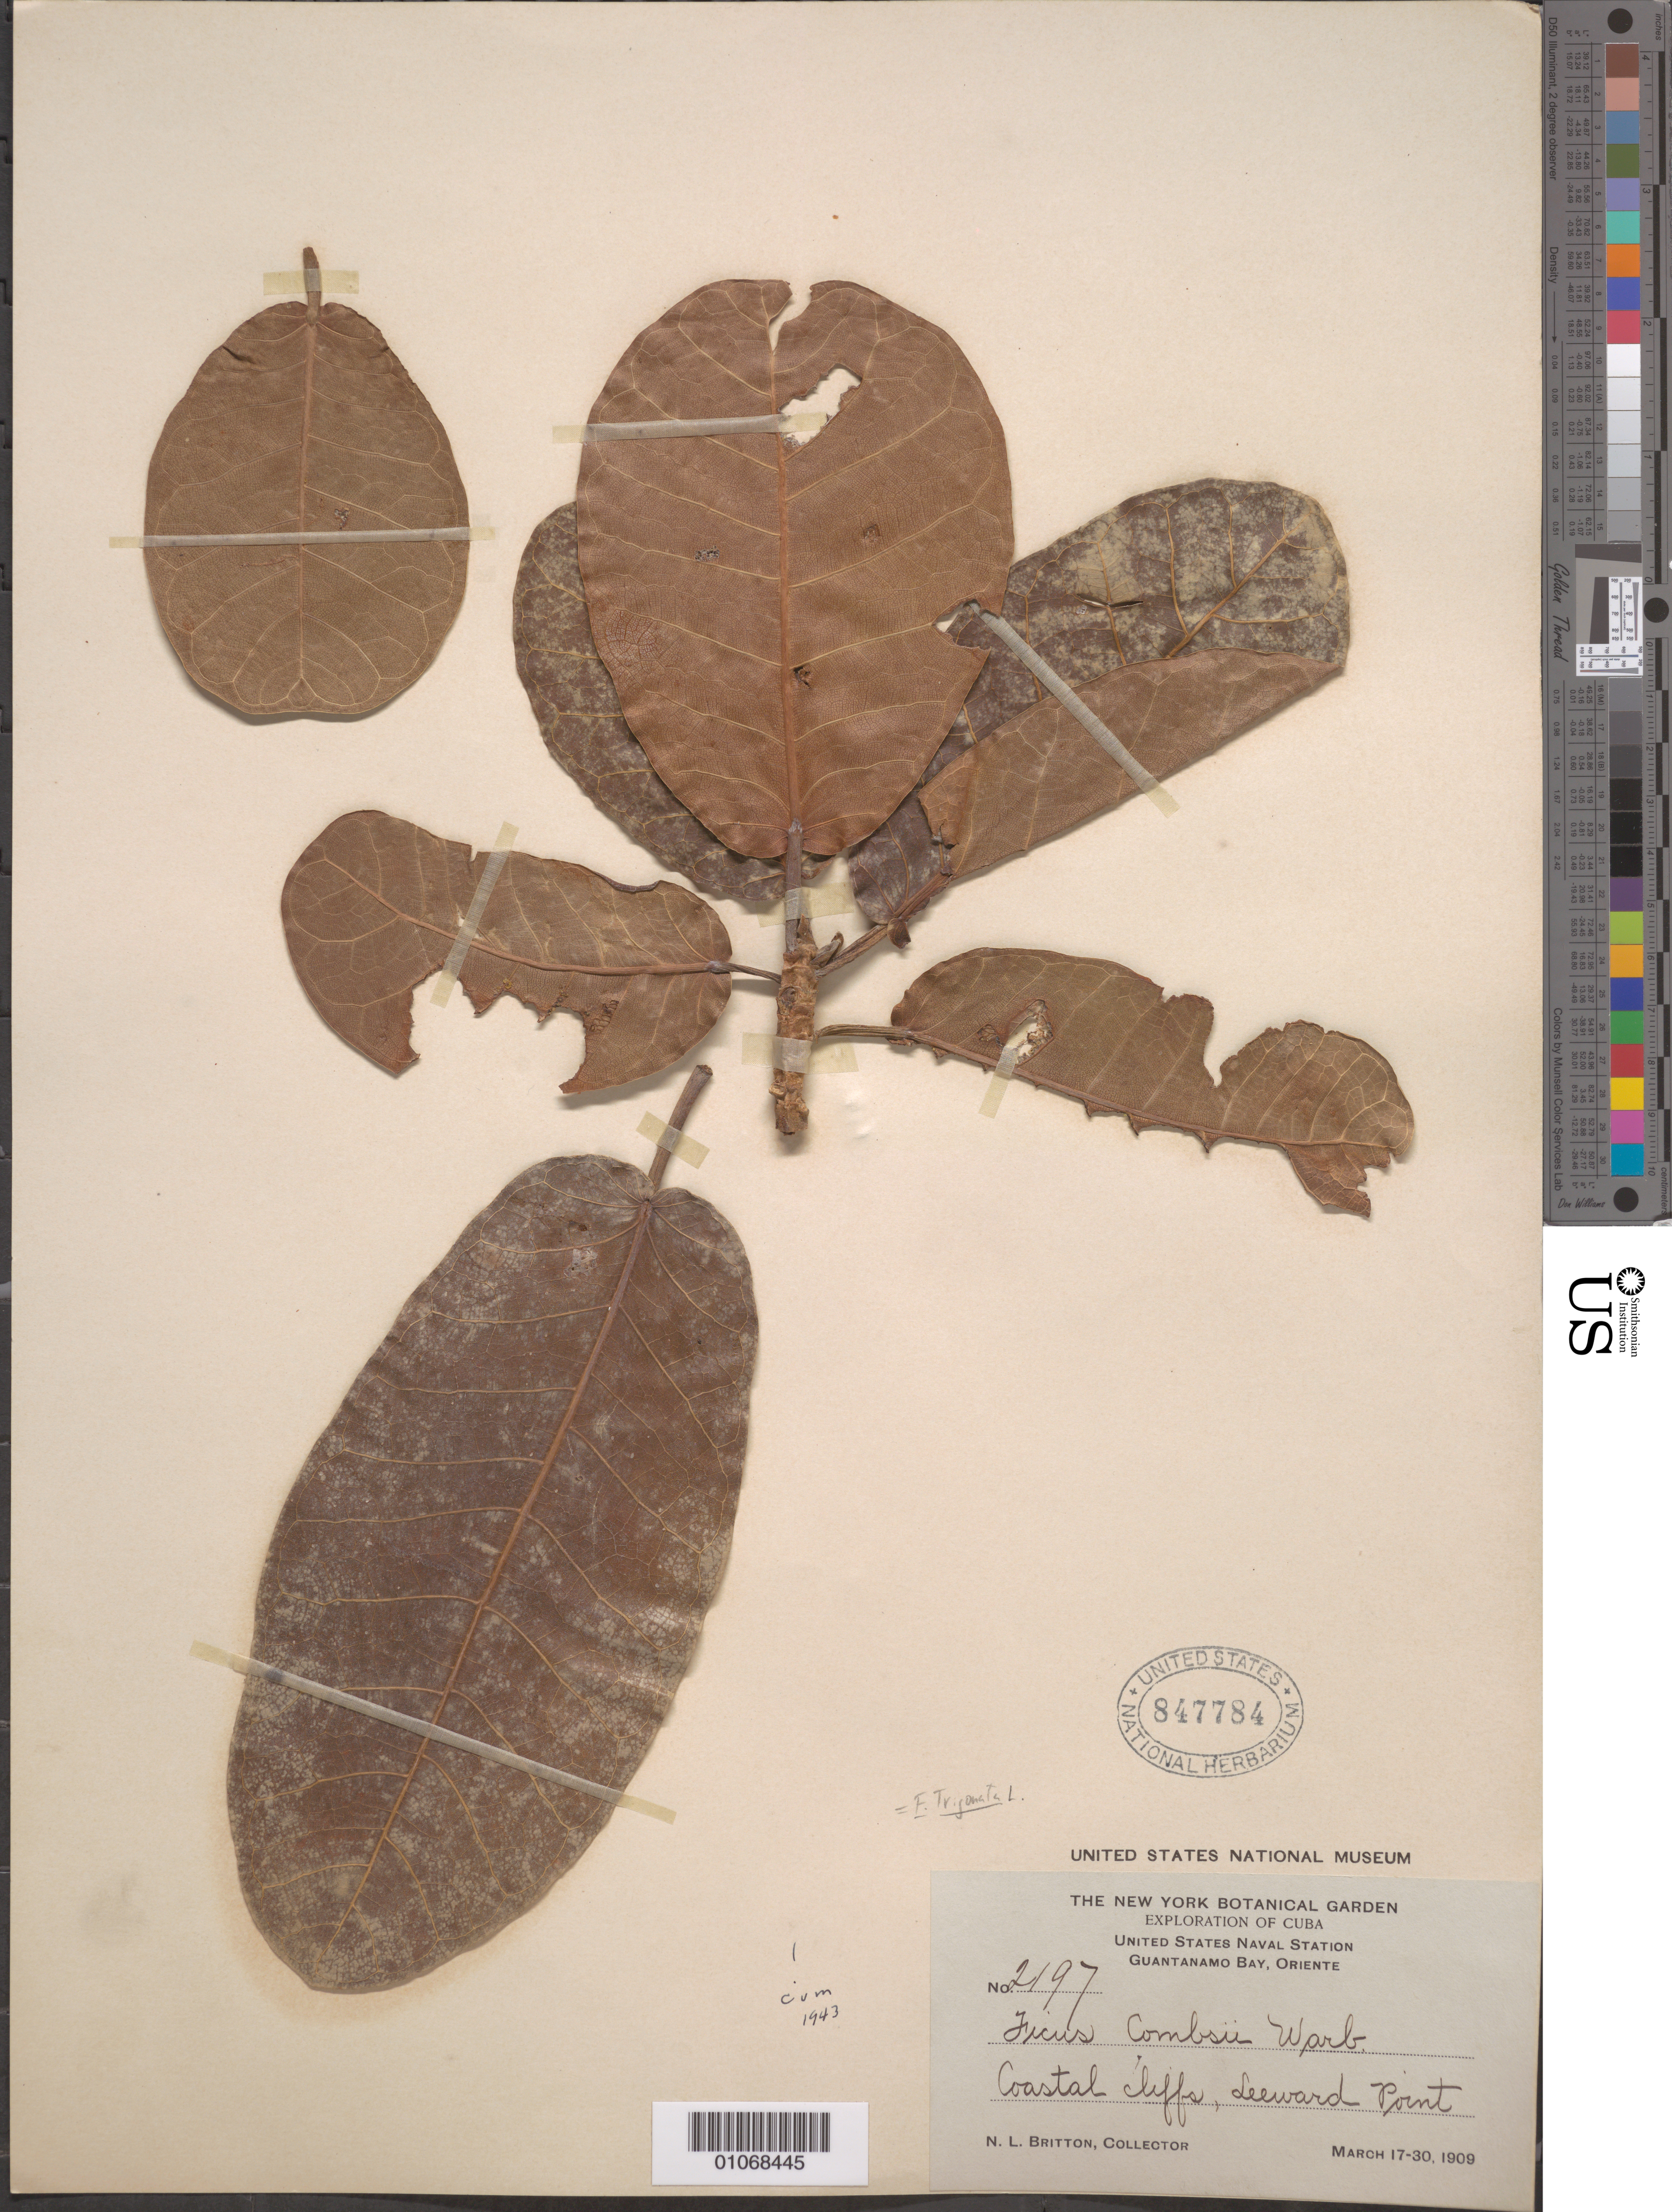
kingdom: Plantae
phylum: Tracheophyta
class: Magnoliopsida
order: Rosales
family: Moraceae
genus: Ficus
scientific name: Ficus trigonata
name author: L.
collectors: N. Britton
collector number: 2197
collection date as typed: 17 Mar 1909 to 30 Mar 1909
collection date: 1909-03-17/1909-03-30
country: Cuba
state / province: Guantanamo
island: Cuba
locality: Guantánamo bay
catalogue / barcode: US 847784